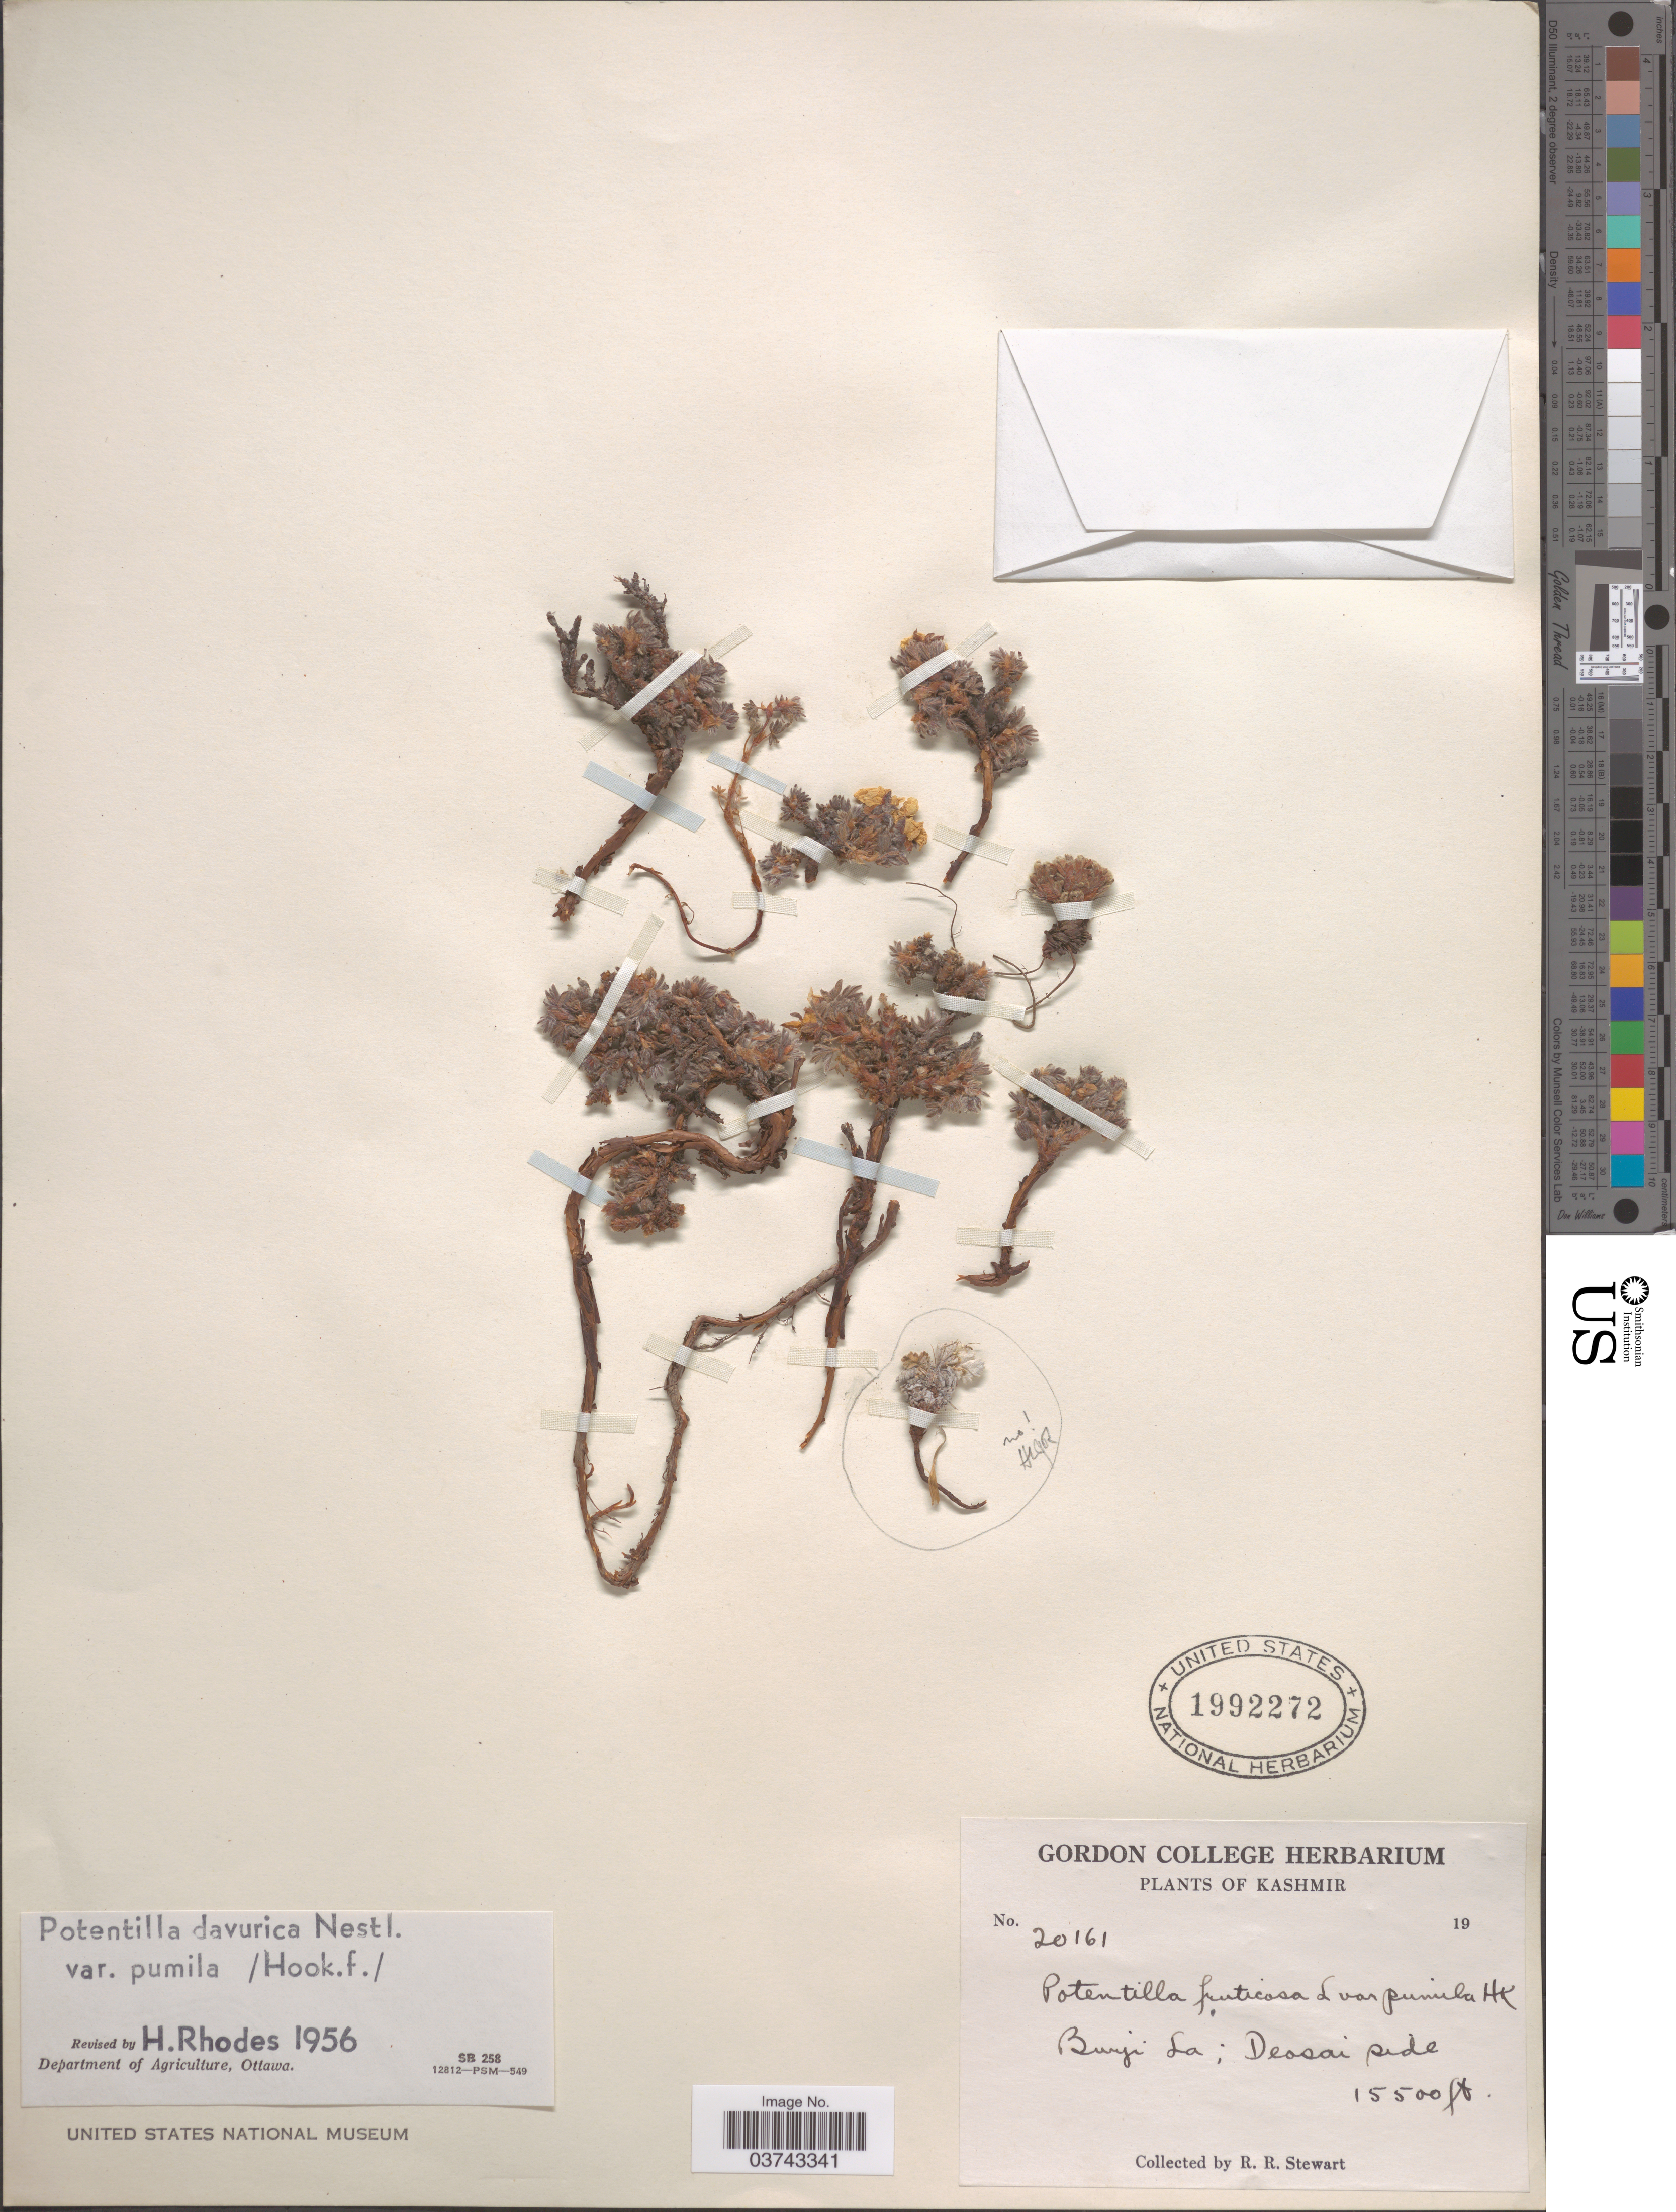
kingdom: Plantae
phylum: Tracheophyta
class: Magnoliopsida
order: Rosales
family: Rosaceae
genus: Dasiphora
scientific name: Dasiphora dryadanthoides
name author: Juz.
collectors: R. Stewart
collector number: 20161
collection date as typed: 19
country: India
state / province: Jammu and Kashmir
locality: Kashmir. Burji La; Deosai side.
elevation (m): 4724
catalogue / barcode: US 1992272